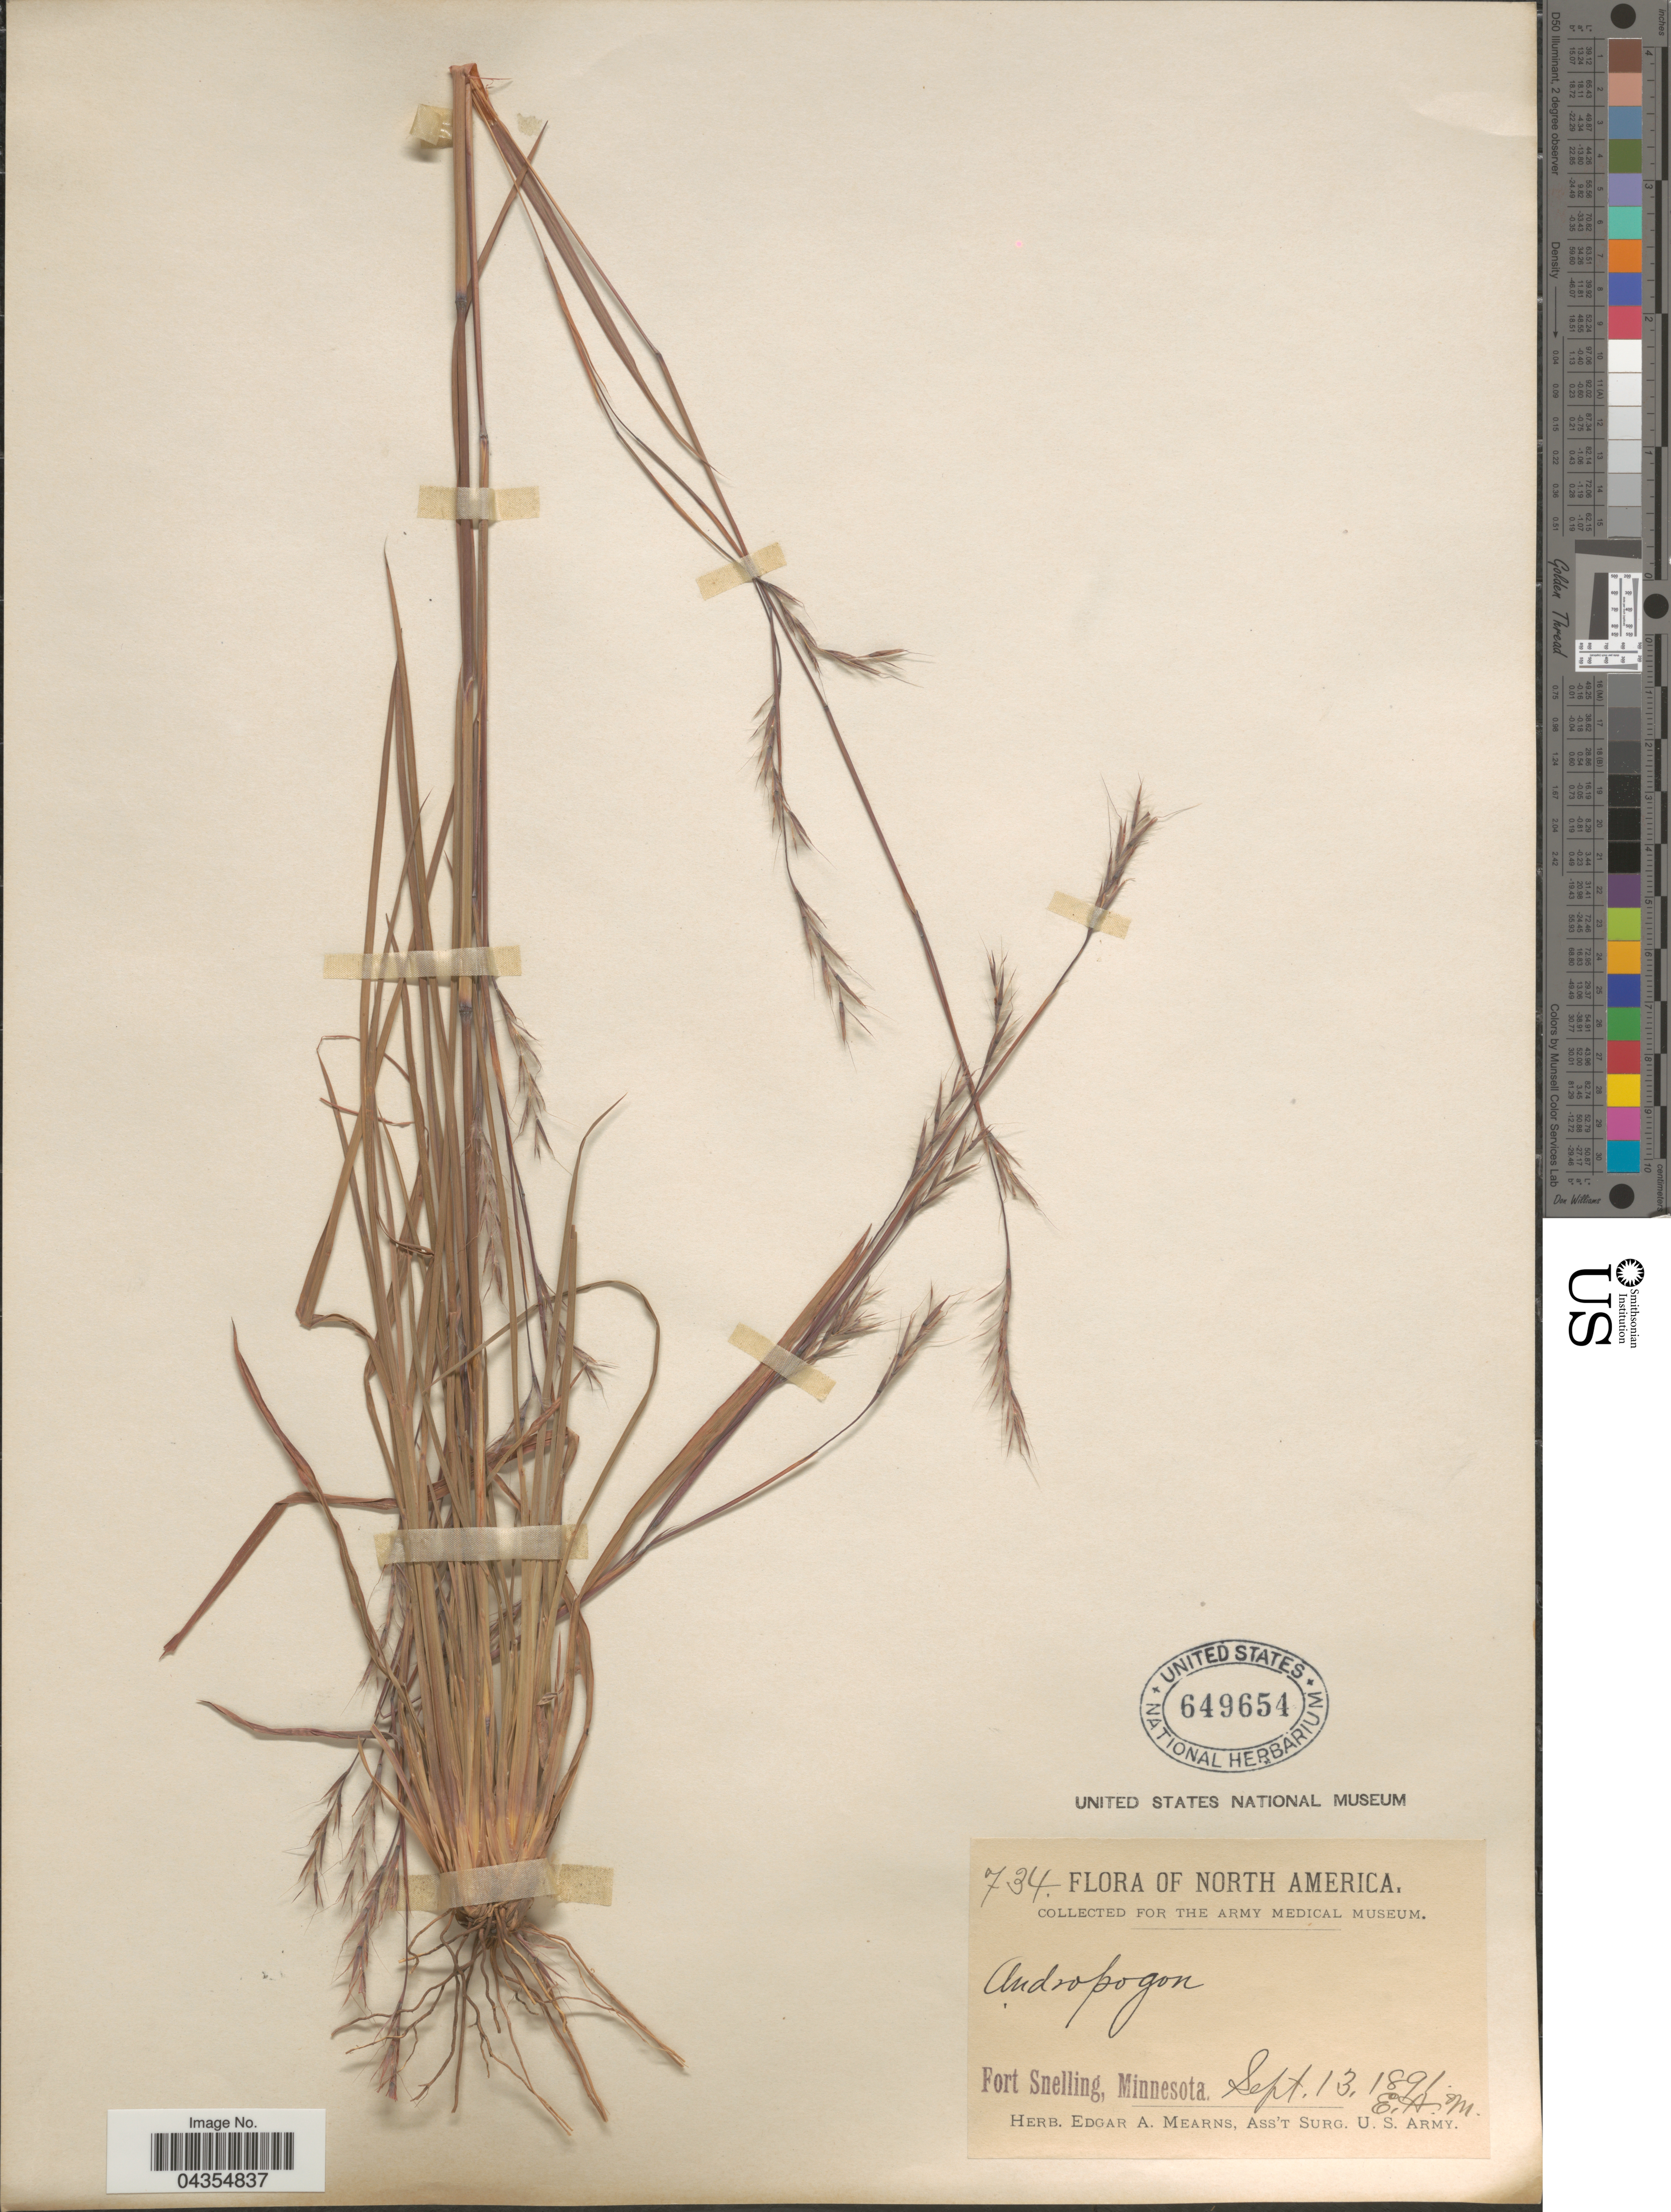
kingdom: Plantae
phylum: Tracheophyta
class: Liliopsida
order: Poales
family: Poaceae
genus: Schizachyrium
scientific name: Schizachyrium sanguineum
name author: (Retz.) Alston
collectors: E. A. Mearns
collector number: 734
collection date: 1891-09-13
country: United States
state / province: Minnesota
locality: Fort Snelling.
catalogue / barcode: US 649654